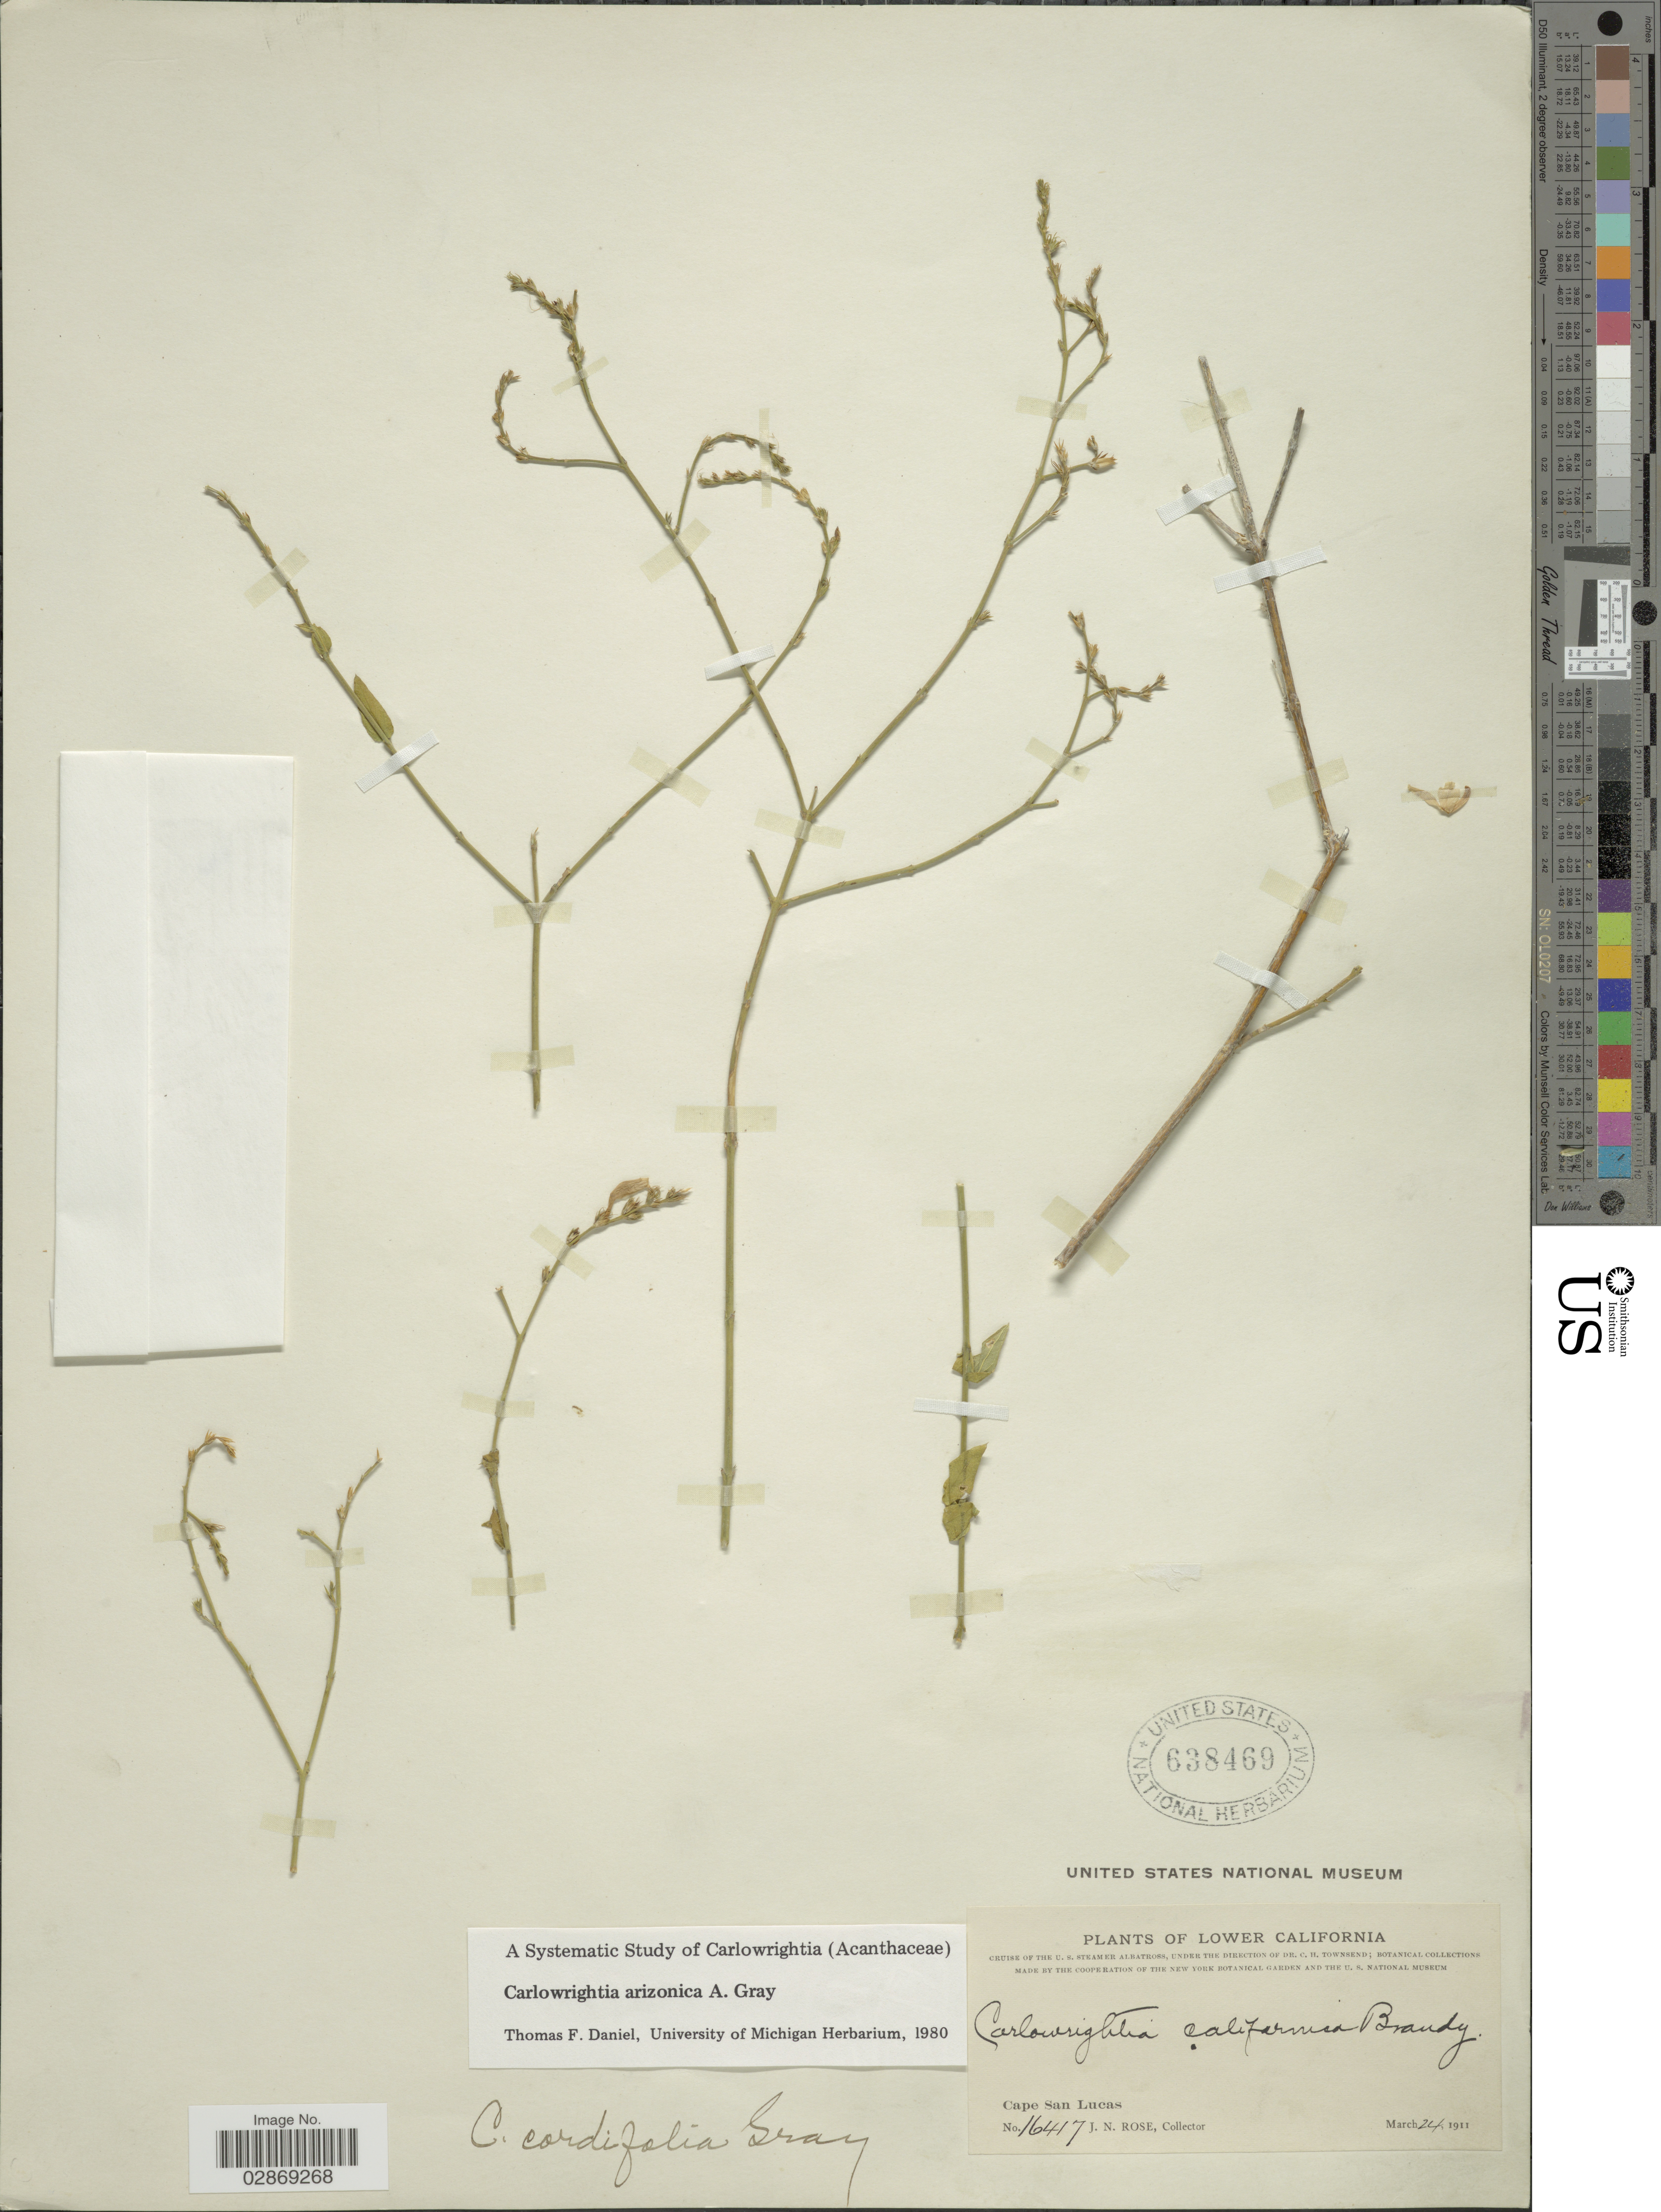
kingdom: Plantae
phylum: Tracheophyta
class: Magnoliopsida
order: Lamiales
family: Acanthaceae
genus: Carlowrightia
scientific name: Carlowrightia arizonica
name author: A. Gray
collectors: J. N. Rose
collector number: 16417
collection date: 1911-03-24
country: Mexico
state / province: Baja California Sur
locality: Lower California, Cape San Lucas.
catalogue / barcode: US 638469